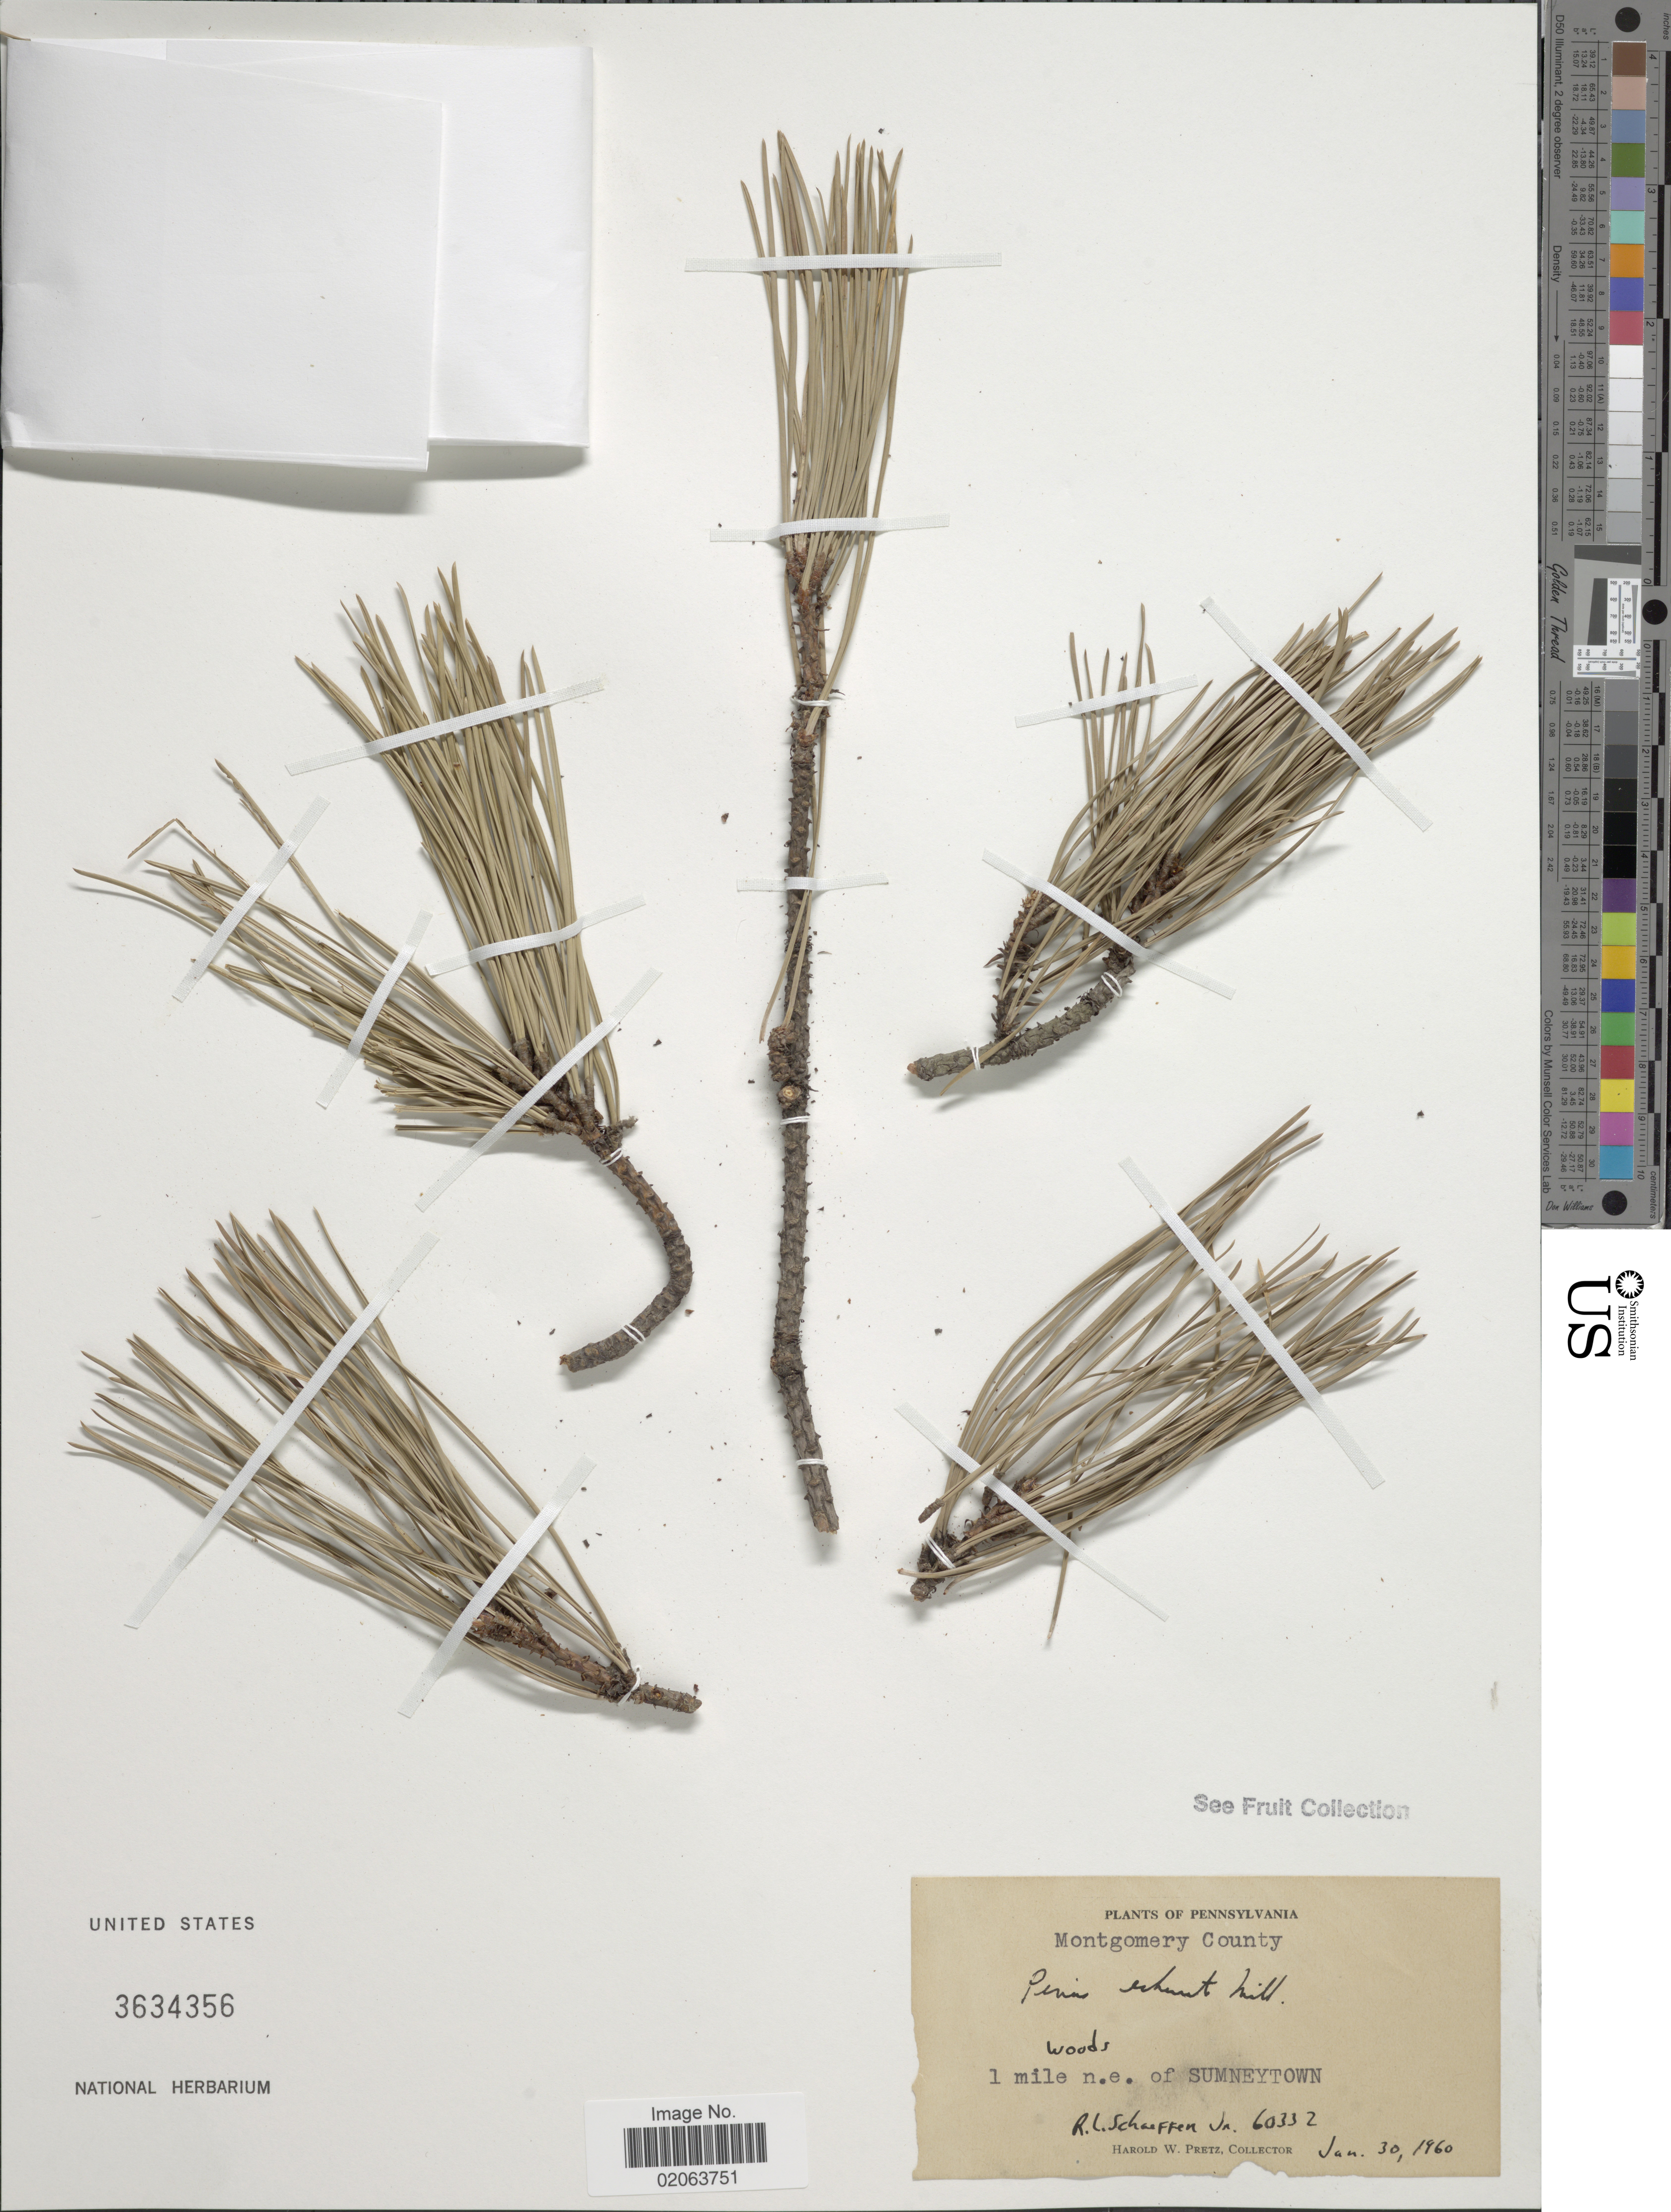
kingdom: Plantae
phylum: Tracheophyta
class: Pinopsida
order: Pinales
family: Pinaceae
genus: Pinus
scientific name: Pinus echinata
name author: Mill.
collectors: R. L. Schaeffer Jr. & H. W. Pretz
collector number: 60332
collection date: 1960-01-30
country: United States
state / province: Pennsylvania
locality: Montgomery County. Woods. 1 mile n.e. of Sumneytown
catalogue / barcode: US 3634356